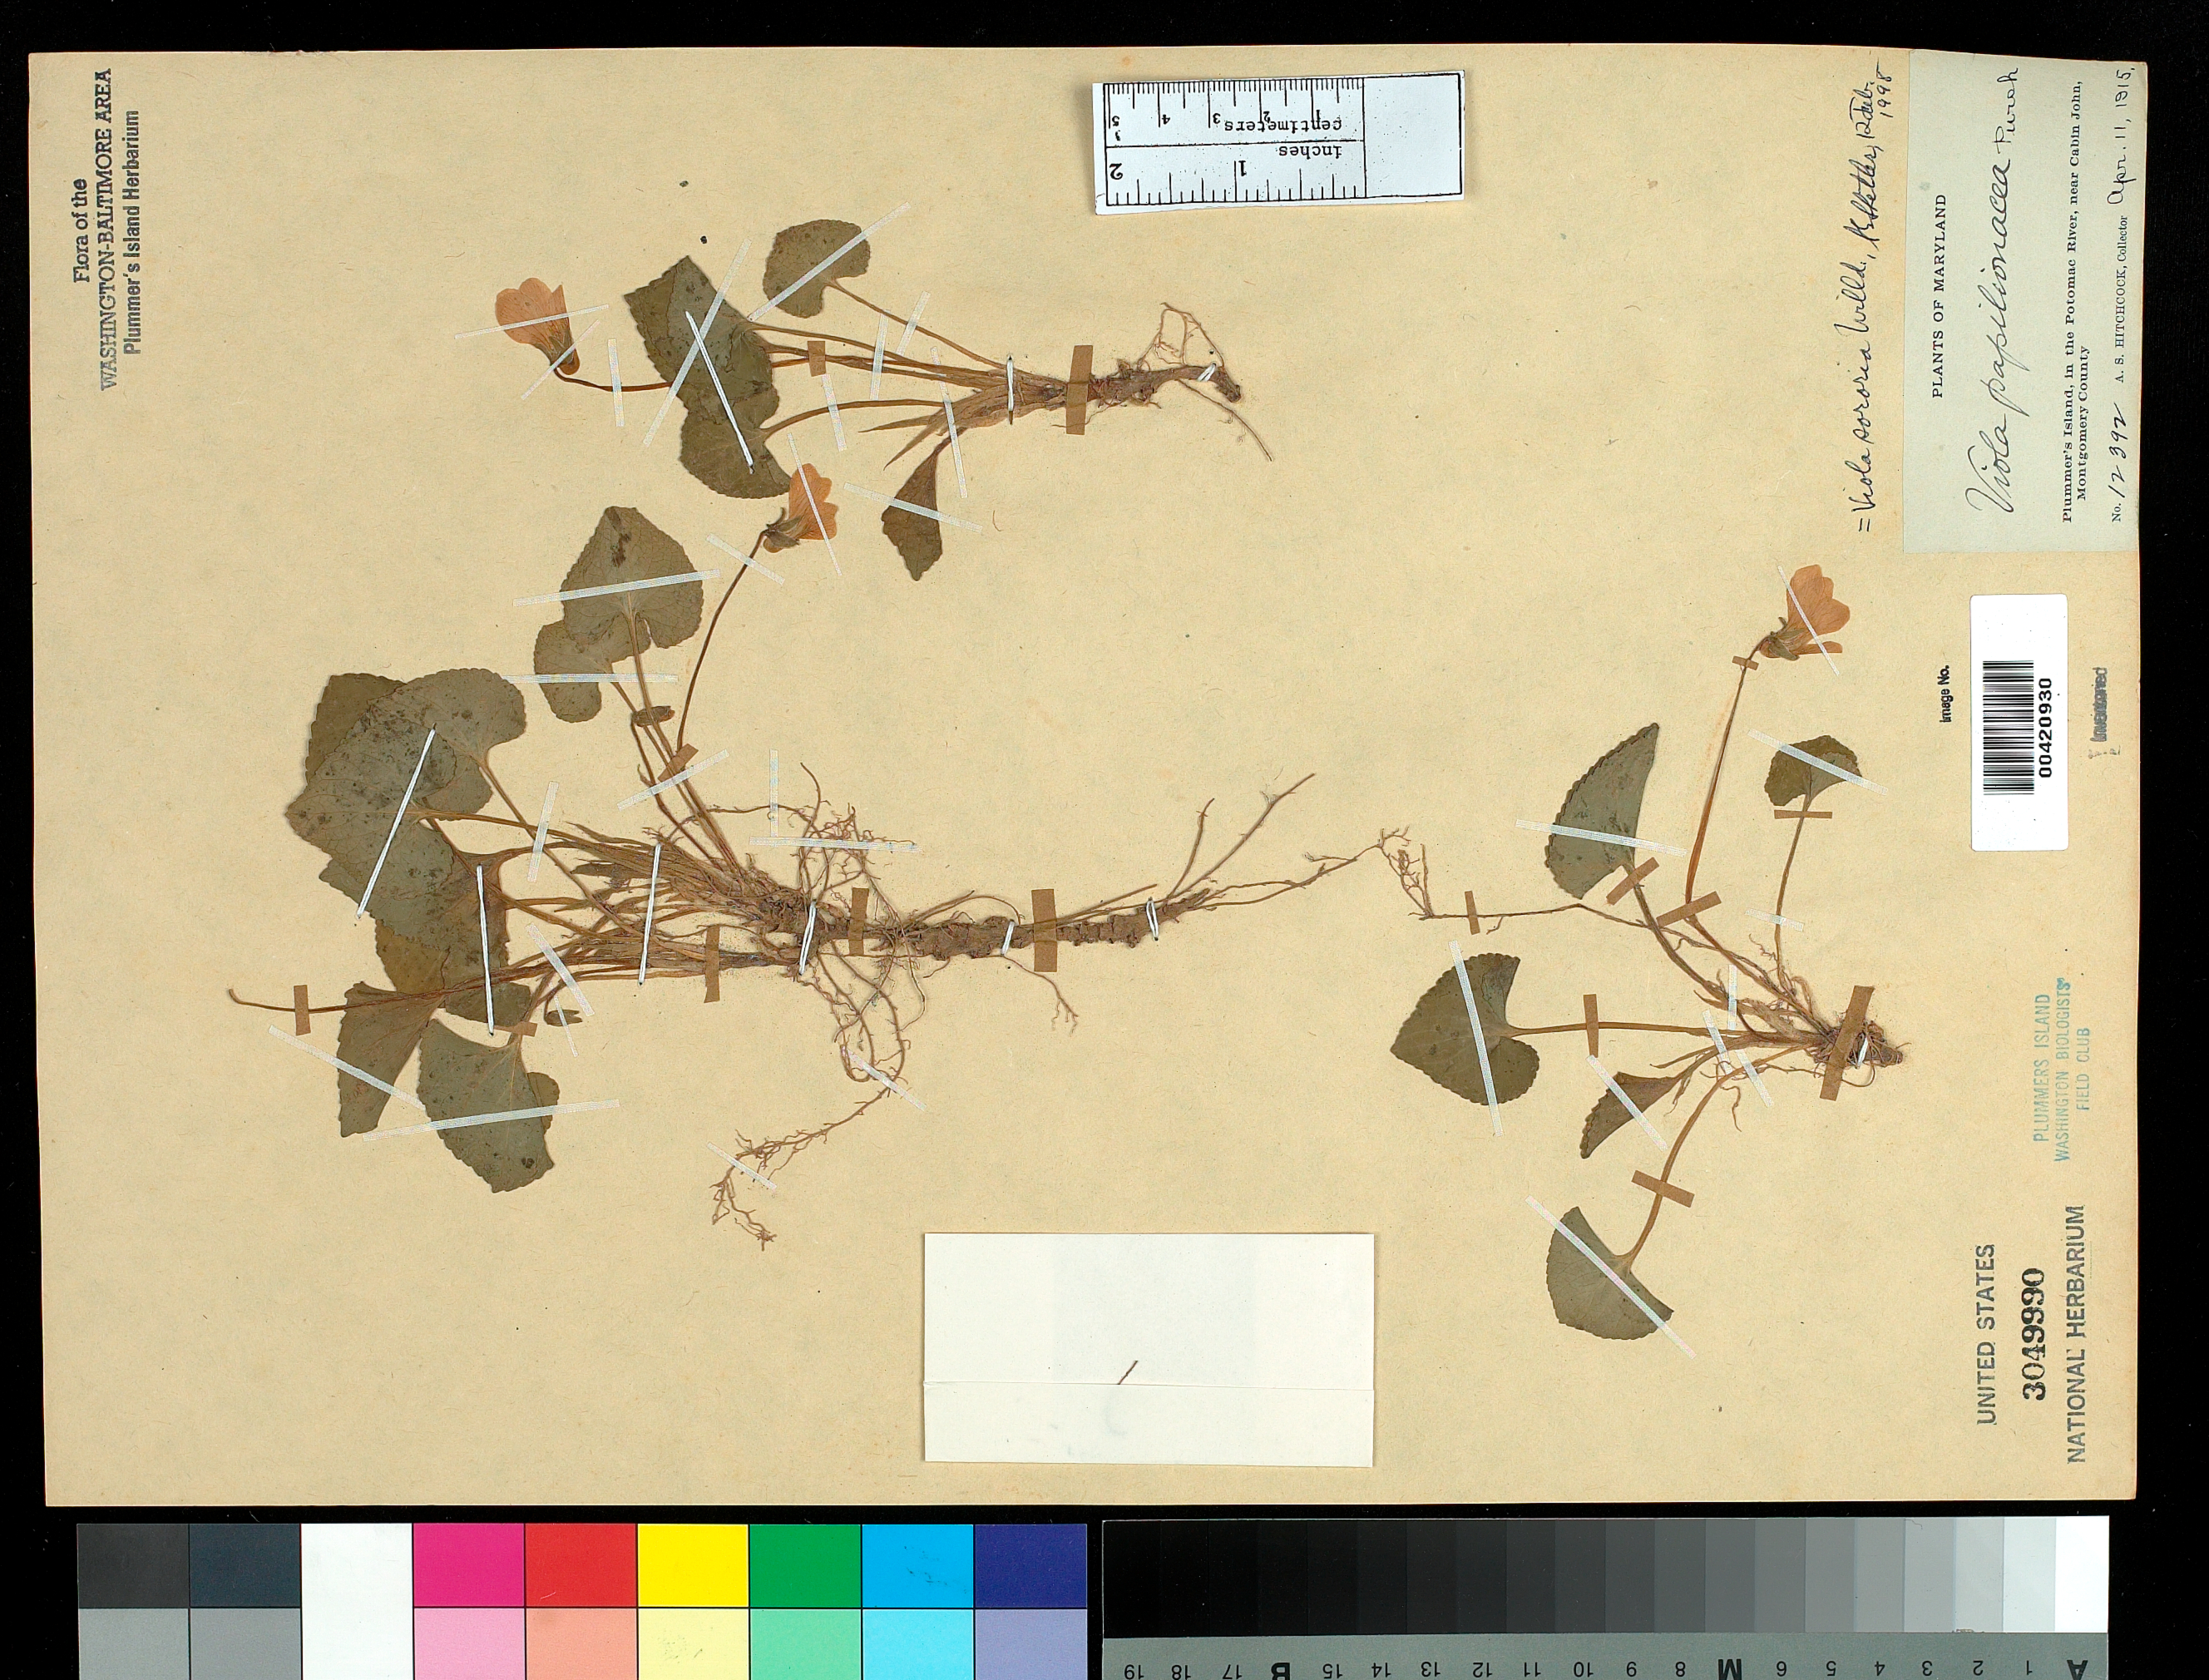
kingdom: Plantae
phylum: Tracheophyta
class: Magnoliopsida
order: Malpighiales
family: Violaceae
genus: Viola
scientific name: Viola sororia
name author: Willd.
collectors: A. S. Hitchcock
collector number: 12392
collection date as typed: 11 Apr 1915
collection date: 1915-04-11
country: United States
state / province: Maryland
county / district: Montgomery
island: Plummers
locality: Plummer's Island Plummers Island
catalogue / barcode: US 3049990